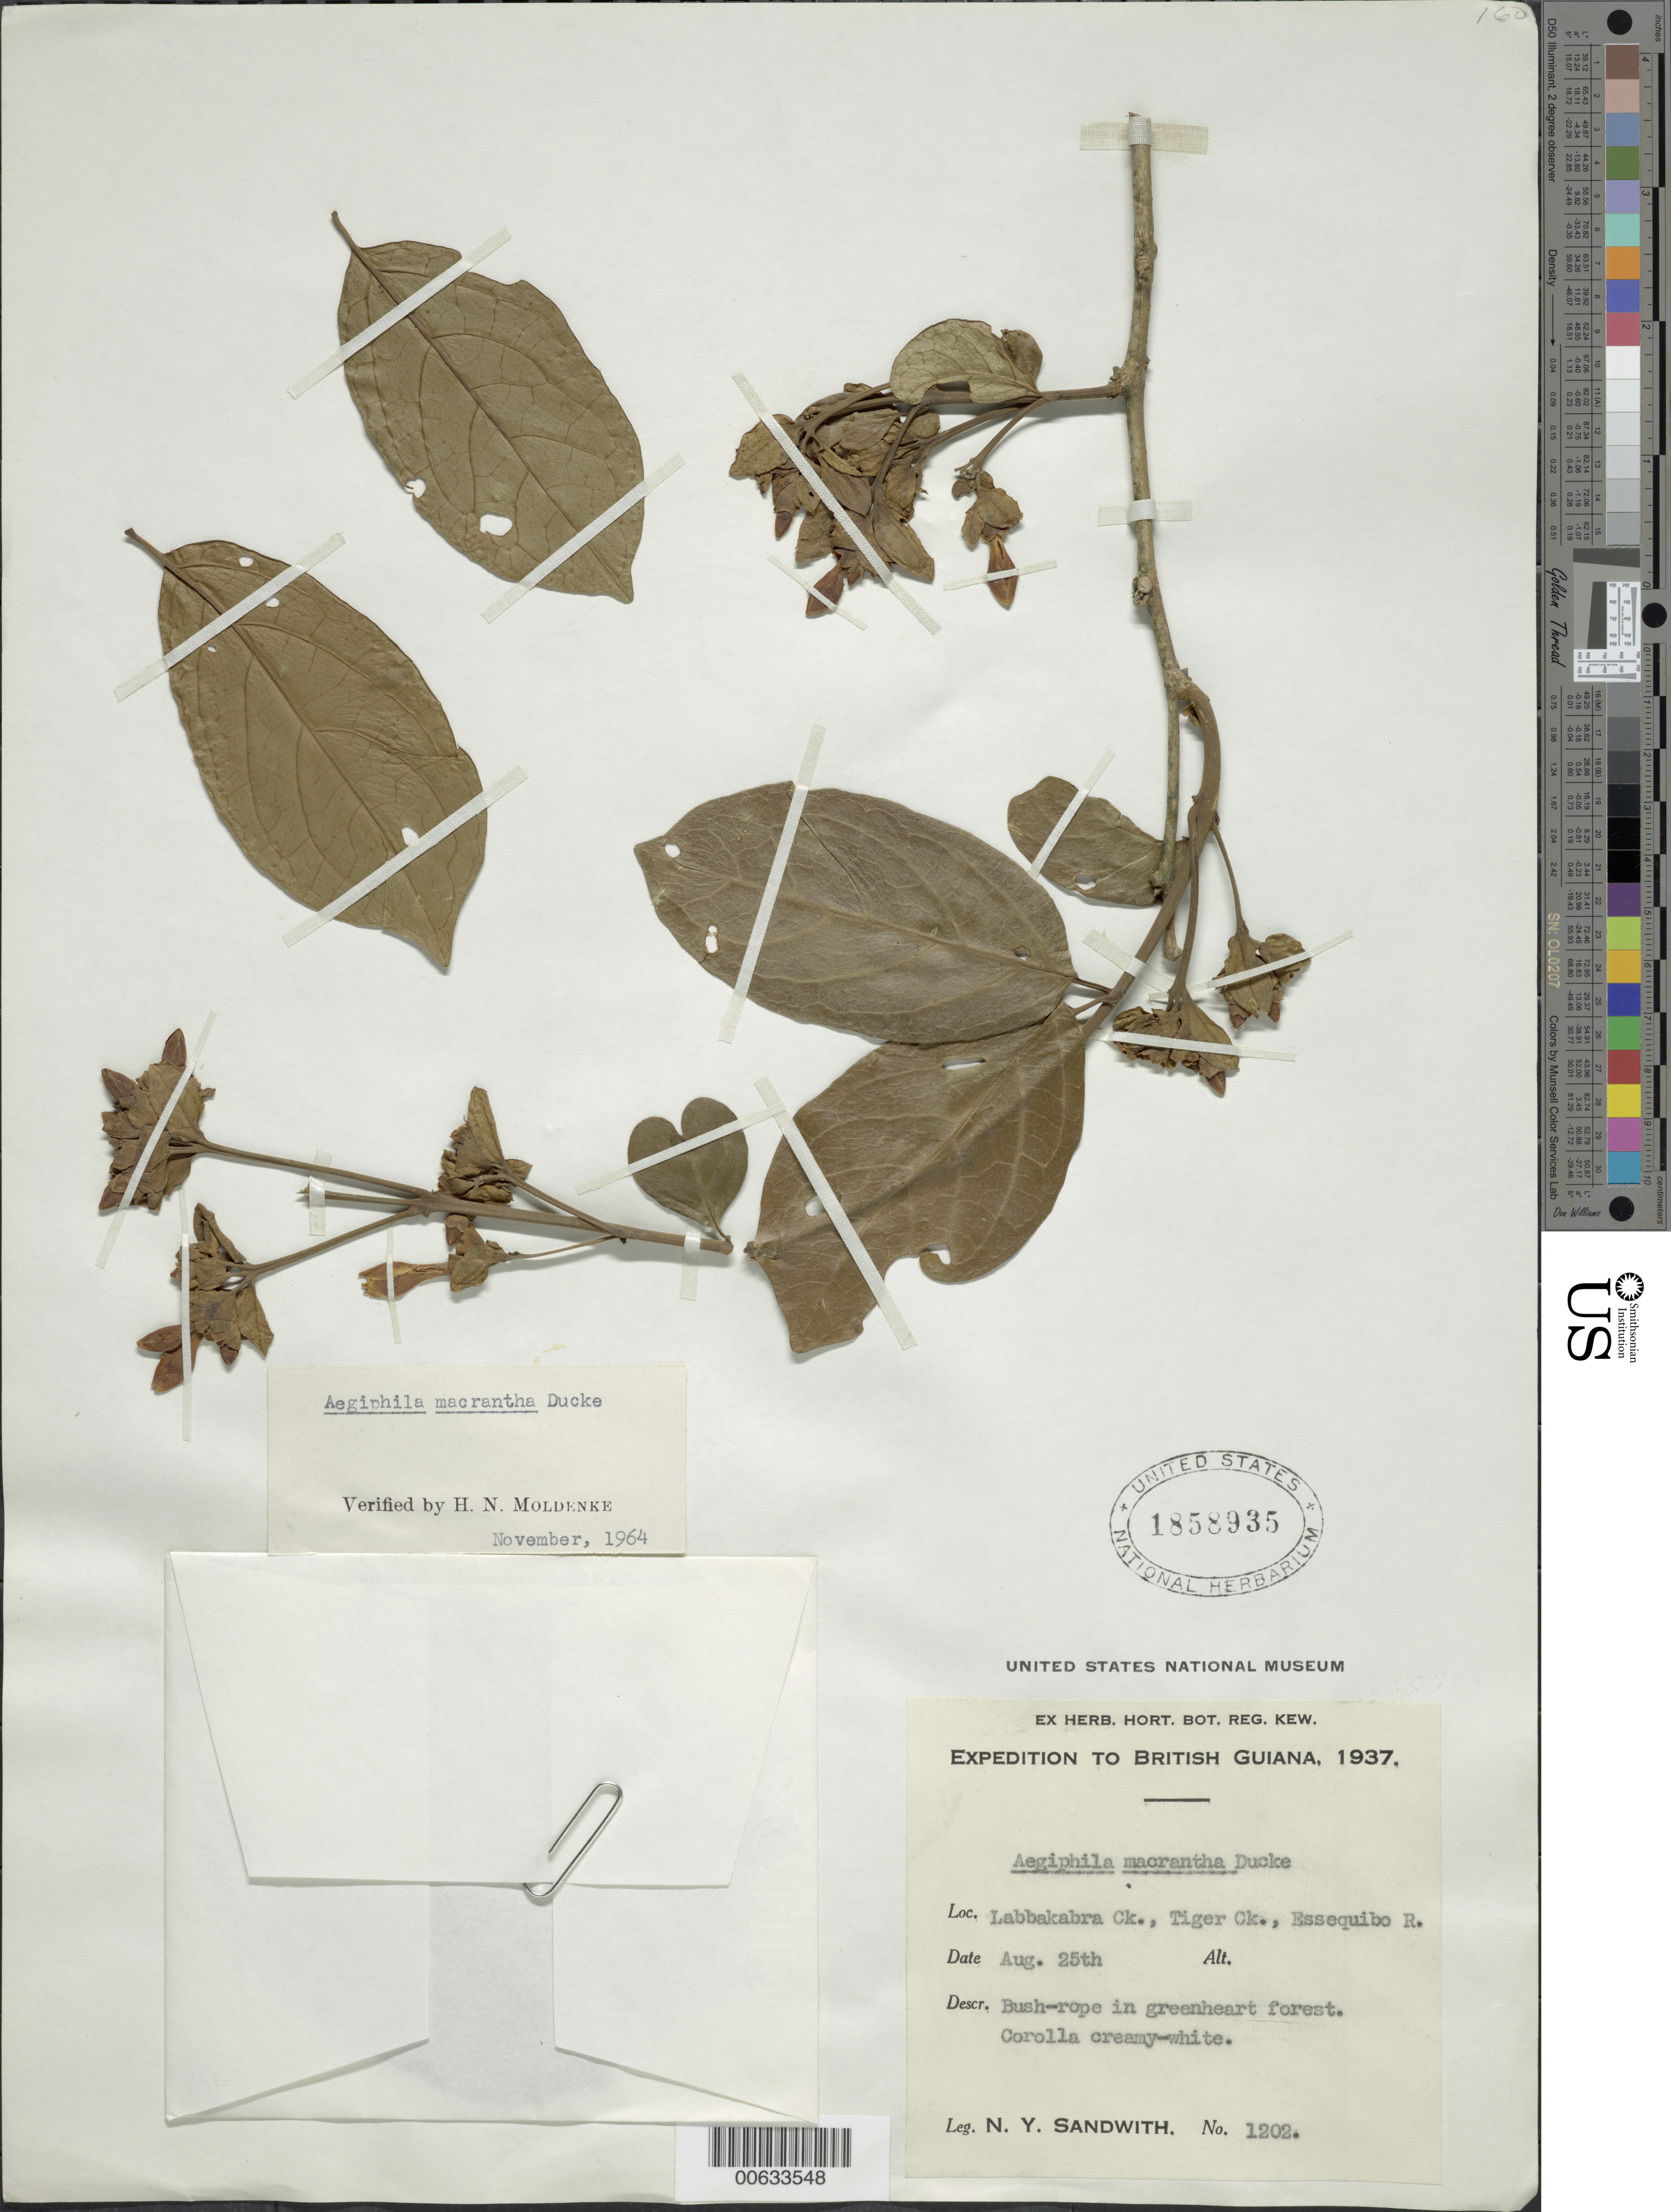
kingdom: Plantae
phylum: Tracheophyta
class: Magnoliopsida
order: Lamiales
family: Lamiaceae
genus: Aegiphila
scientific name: Aegiphila macrantha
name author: Ducke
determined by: Moldenke, H. N.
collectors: N. Y. Sandwith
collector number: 1202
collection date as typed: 25-Aug-37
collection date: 1937-08-25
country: Guyana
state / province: Cuyuni-Mazaruni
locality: Labbakabra Creek, Tiger Creek, Essequibo R.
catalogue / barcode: US 1858935